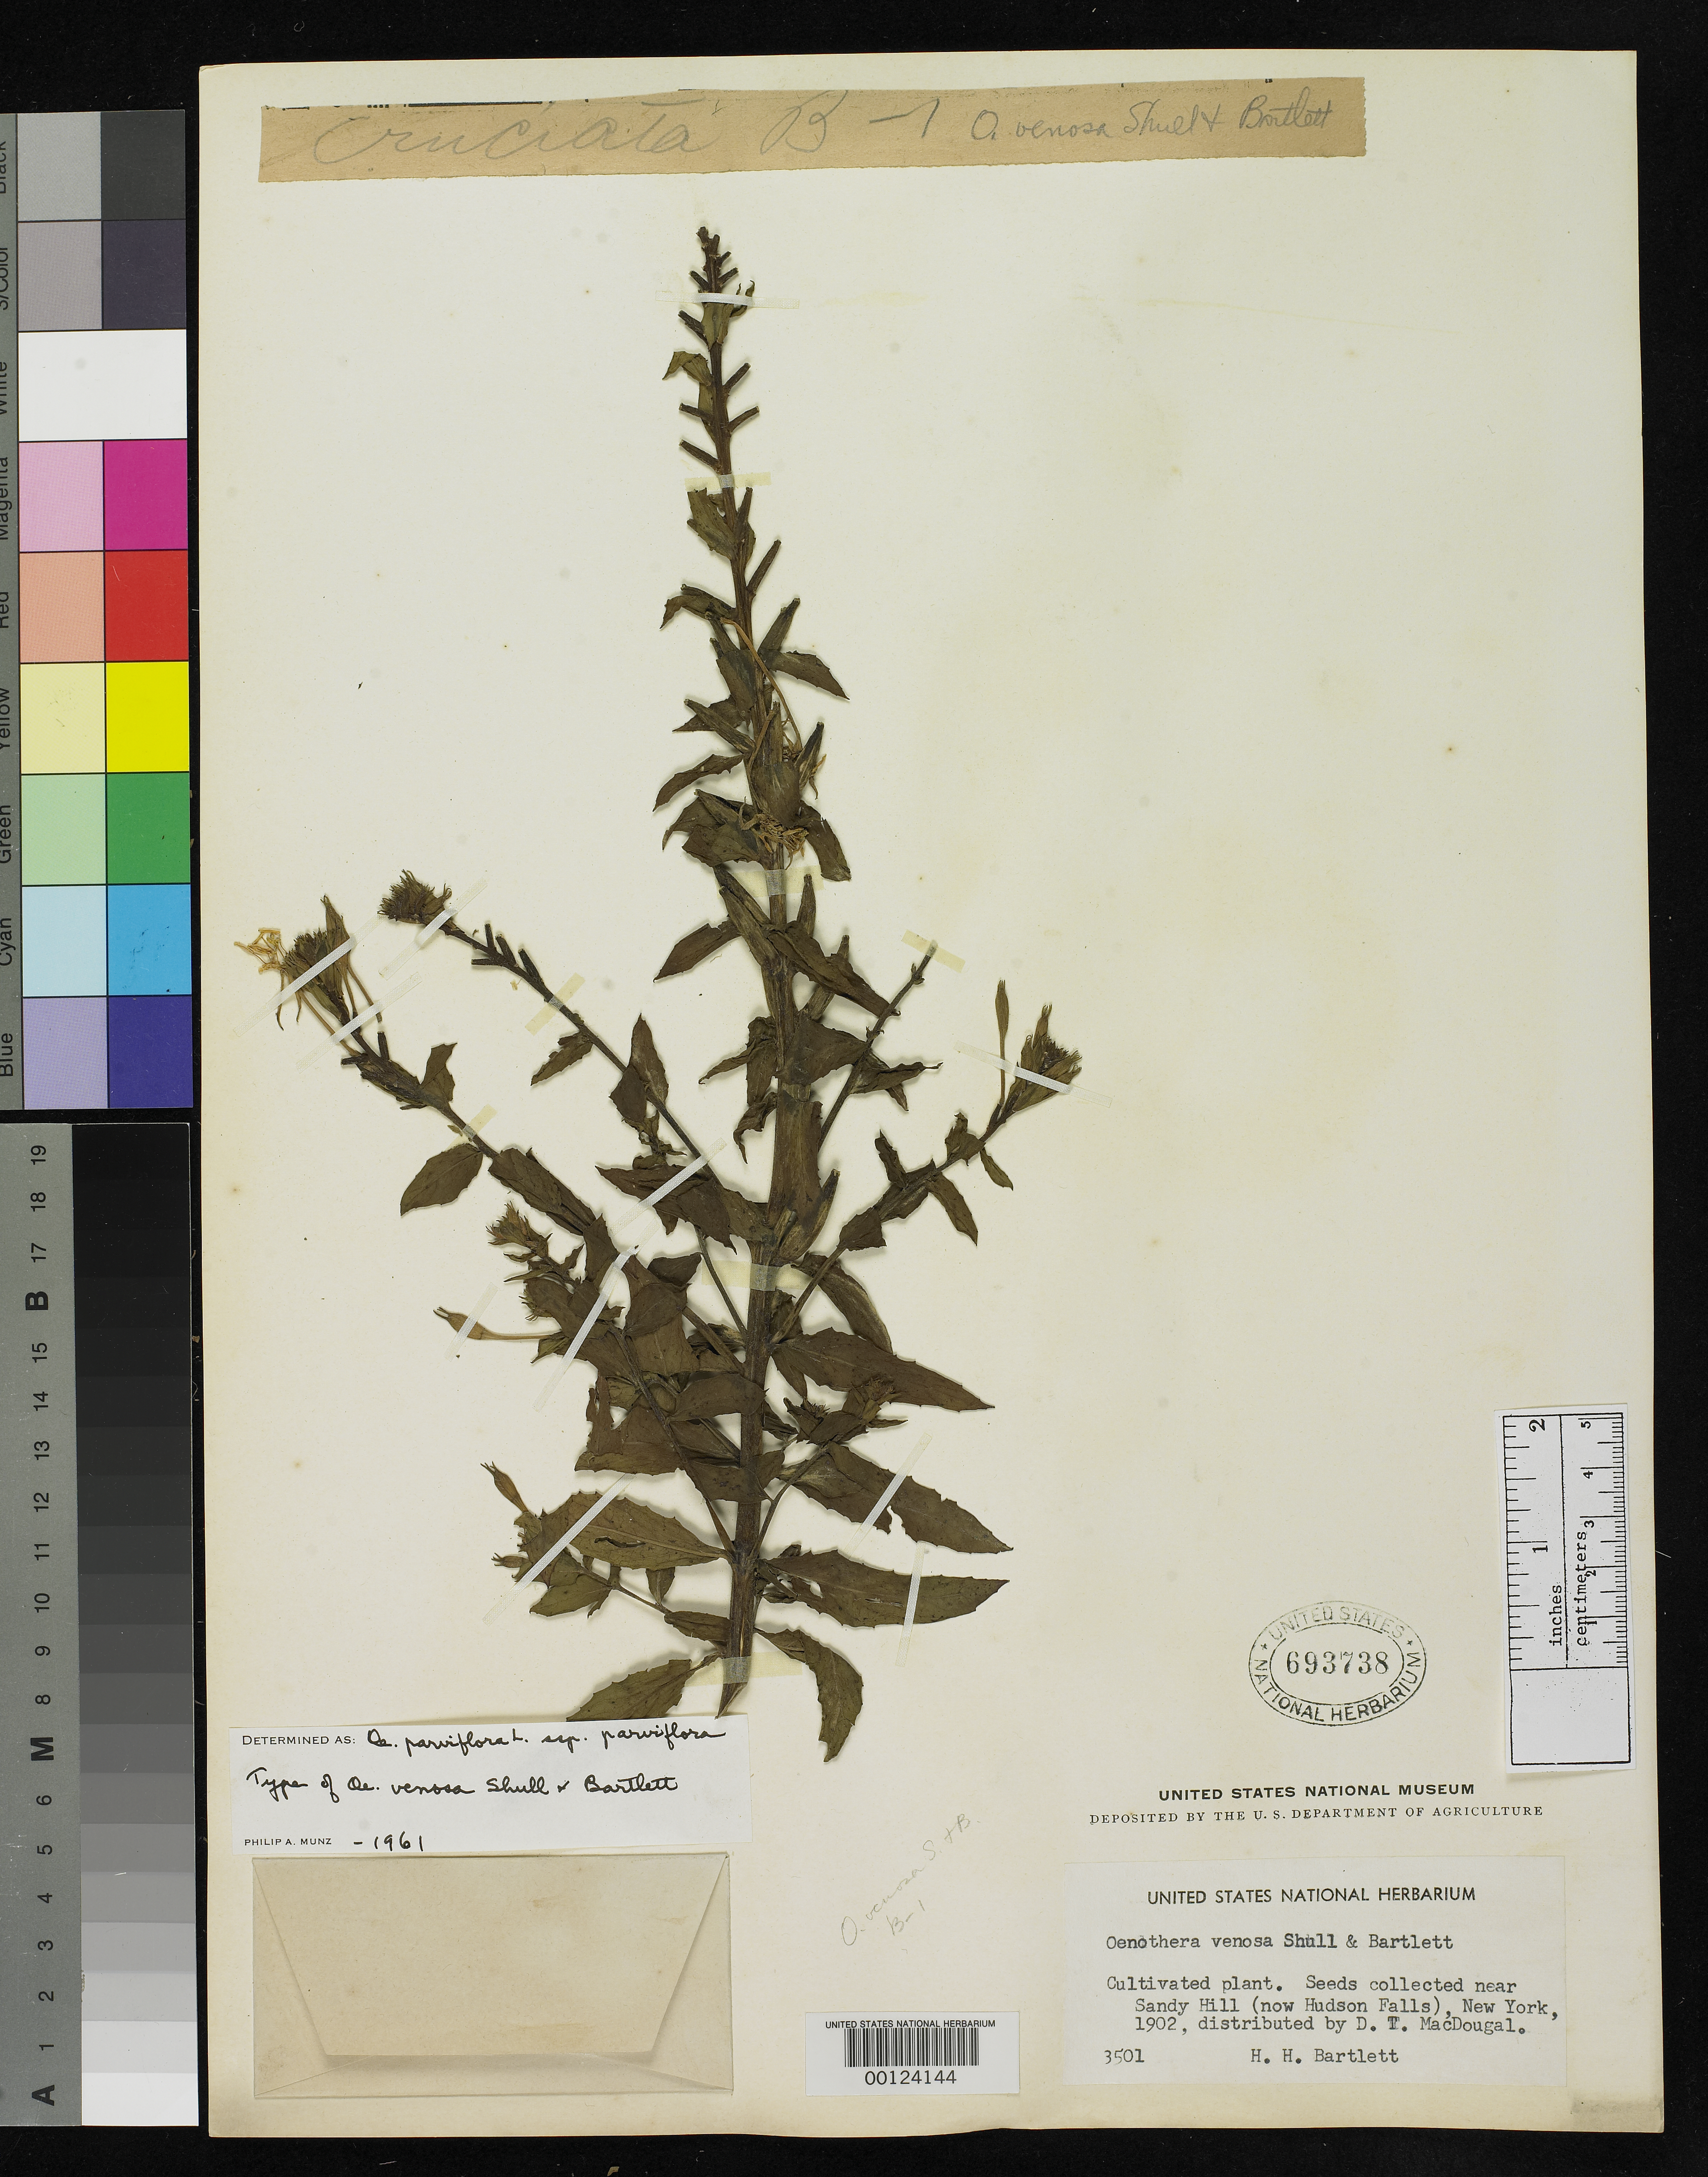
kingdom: Plantae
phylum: Tracheophyta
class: Magnoliopsida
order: Myrtales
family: Onagraceae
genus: Oenothera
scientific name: Oenothera venosa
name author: Shull & Bartlett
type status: Holotype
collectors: H. H. Bartlett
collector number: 3501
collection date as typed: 1902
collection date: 1902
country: United States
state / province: New York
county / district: Washington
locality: Near Sandy Hill (now Hudson Falls).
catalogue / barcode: US 693738